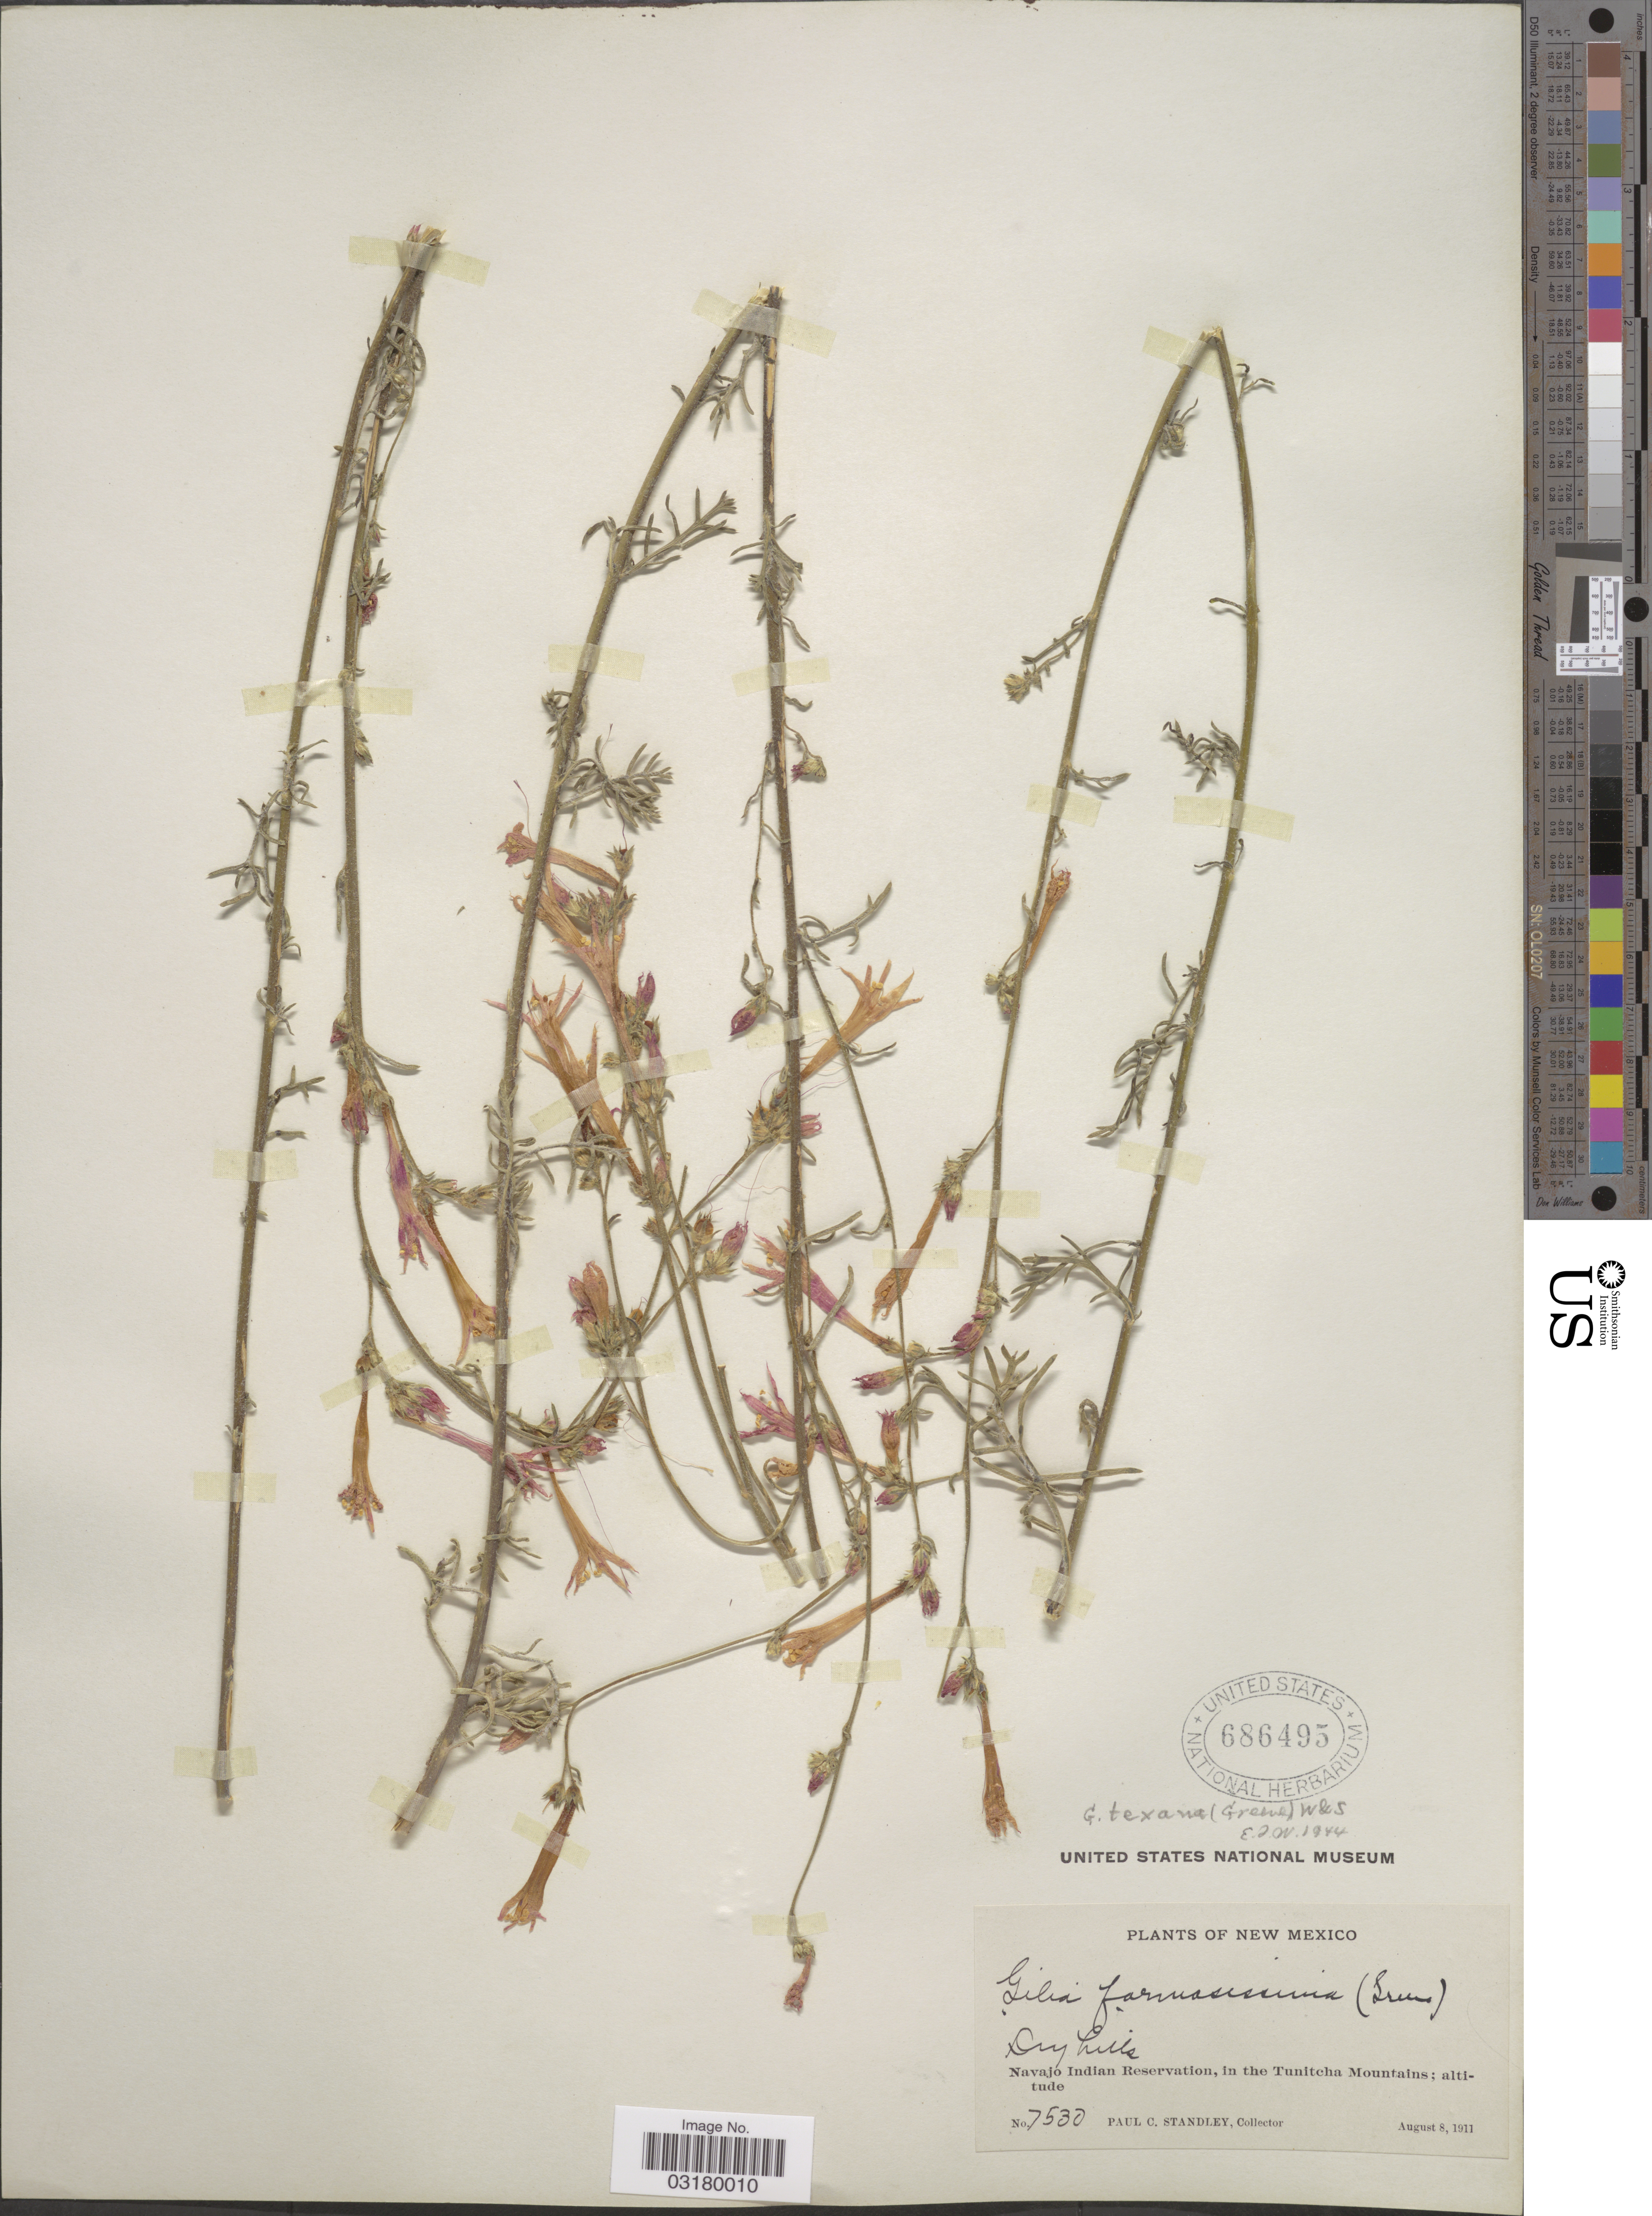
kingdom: Plantae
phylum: Tracheophyta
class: Magnoliopsida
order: Ericales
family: Polemoniaceae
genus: Ipomopsis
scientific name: Ipomopsis aggregata subsp. formosissima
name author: (Greene) Wherry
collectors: P. C. Standley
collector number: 7530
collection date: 1911-08-08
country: United States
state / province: New Mexico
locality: Navajo Indian Reservation, in the Tunitcha Mountains.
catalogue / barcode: US 686495